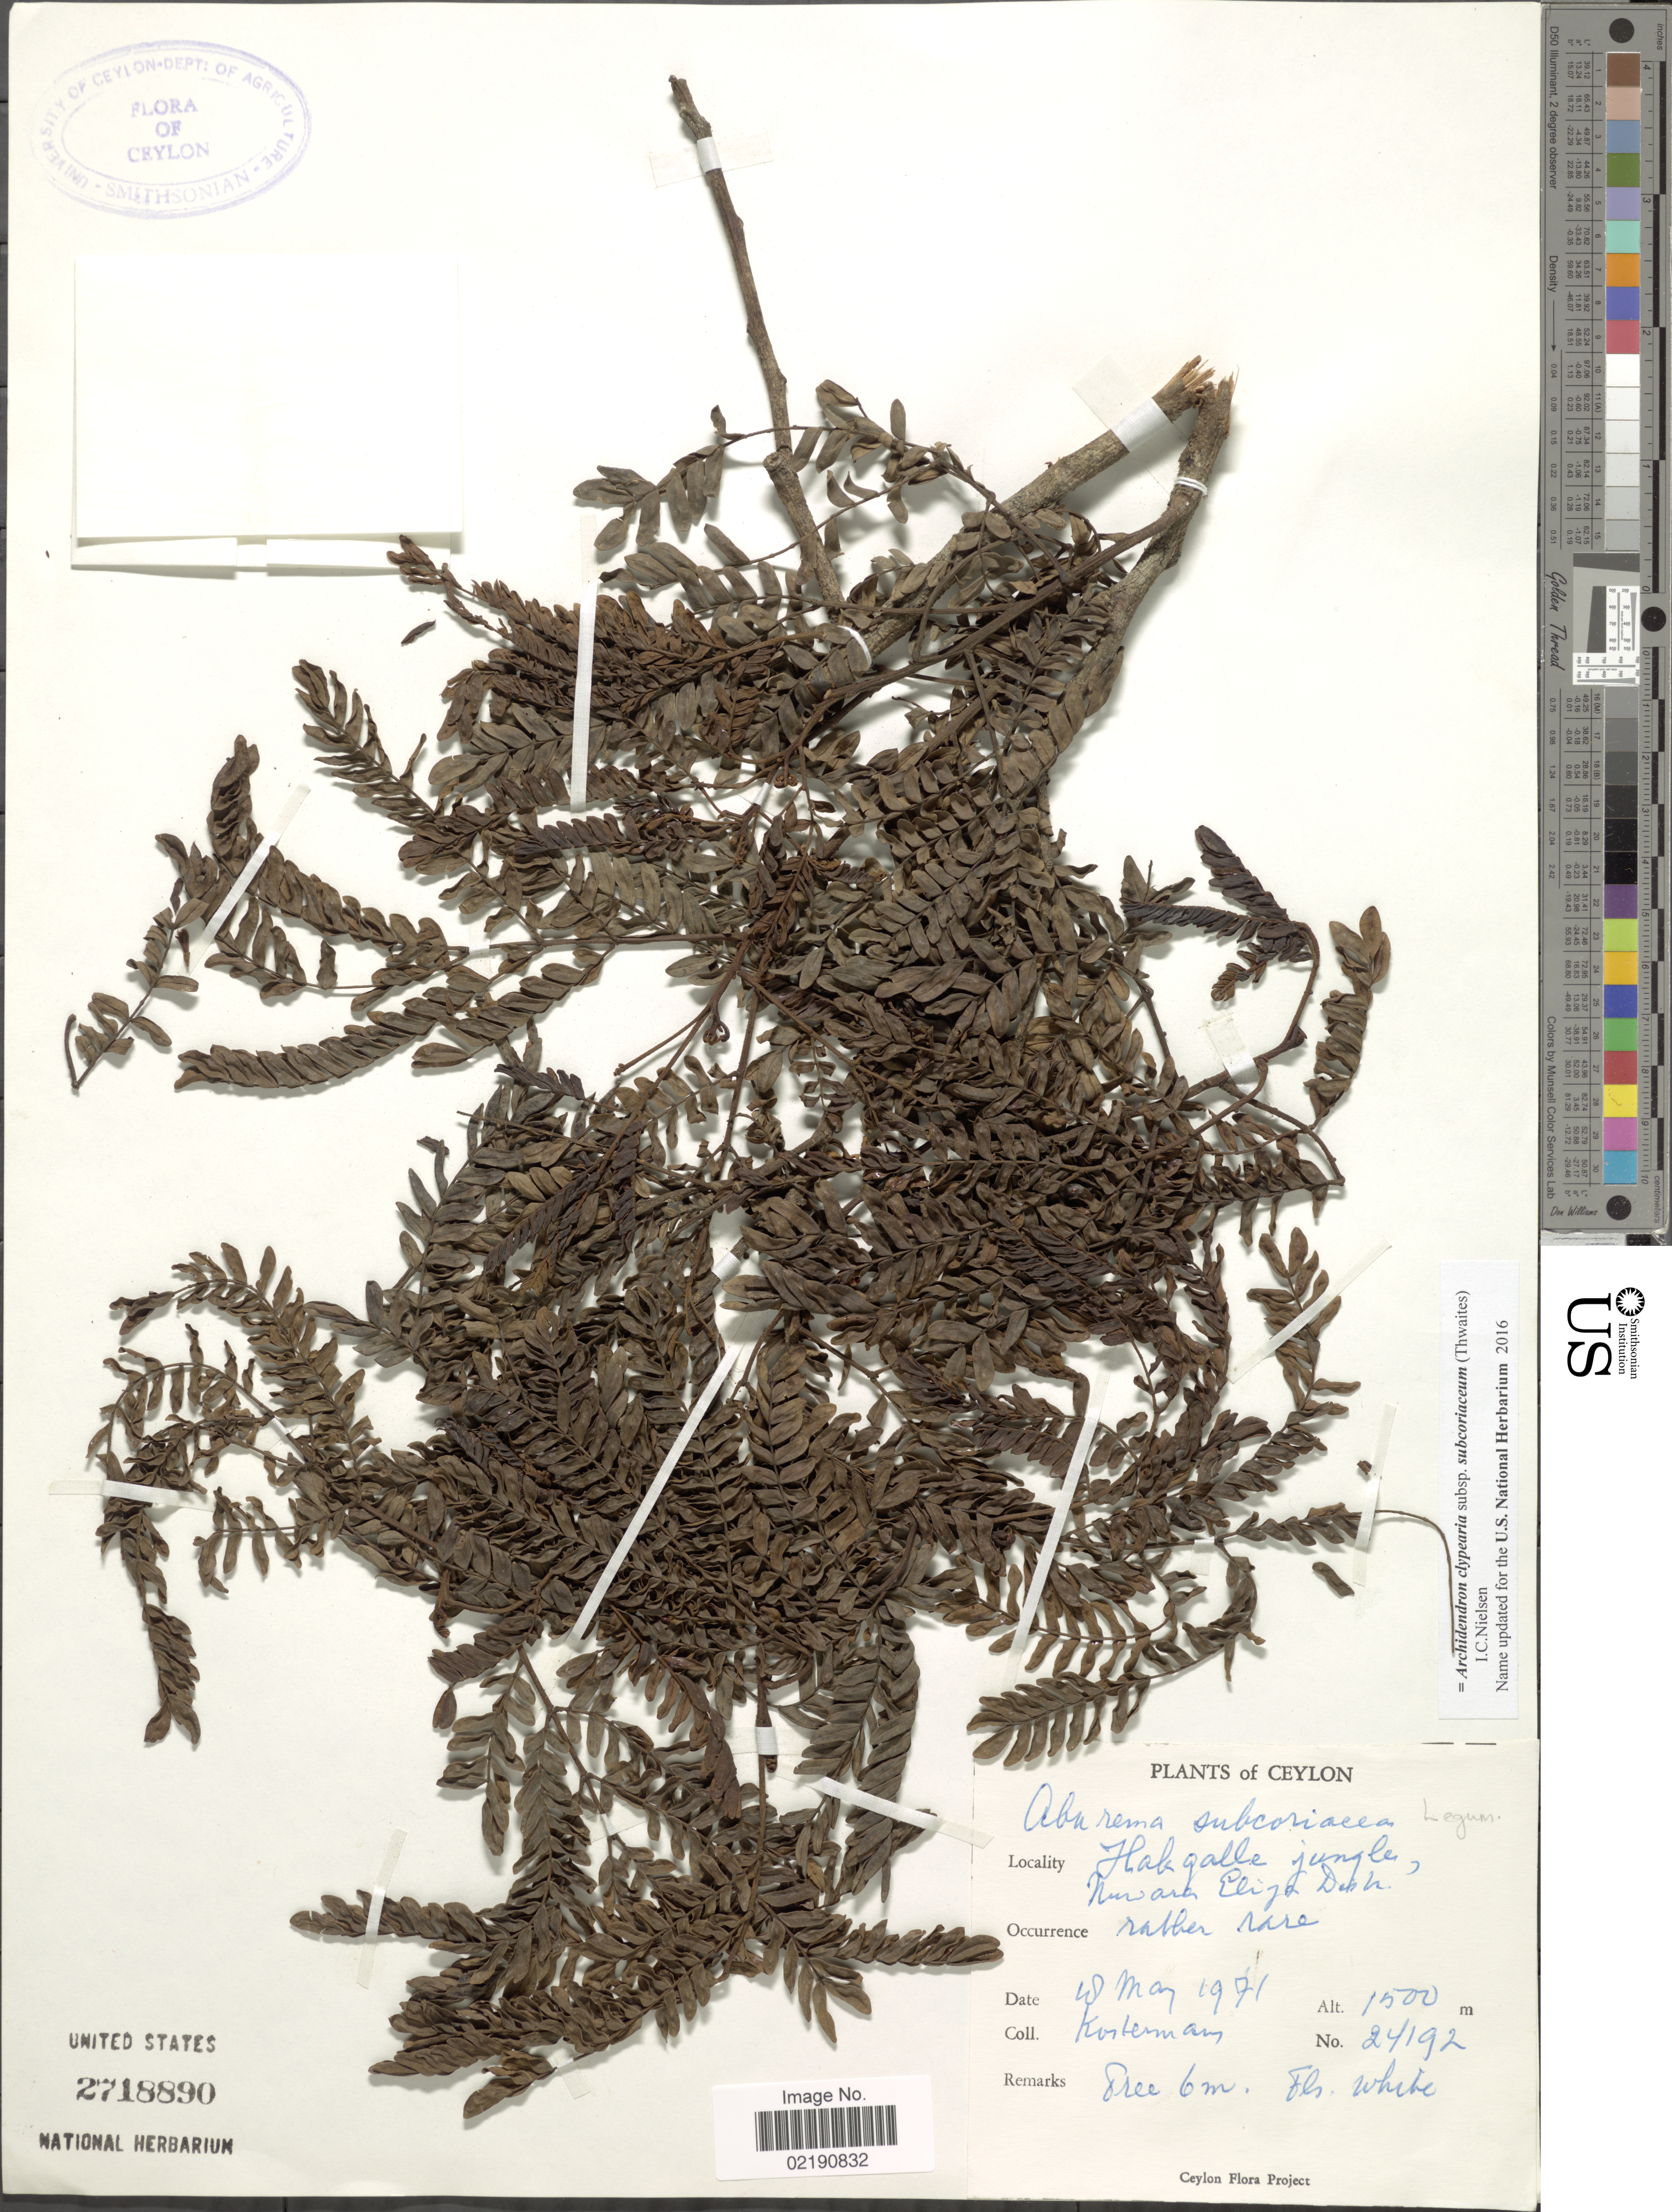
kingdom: Plantae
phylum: Tracheophyta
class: Magnoliopsida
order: Fabales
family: Fabaceae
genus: Archidendron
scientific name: Archidendron clypearia var. subcoriaceum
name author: M. Gangop. & Chakrabarty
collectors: A. J. G. Kostermans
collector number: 24192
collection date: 1971-05-18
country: Sri Lanka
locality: Ceylon, Hakgalle jungle, Newara Elijy District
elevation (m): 1500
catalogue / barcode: US 2718890